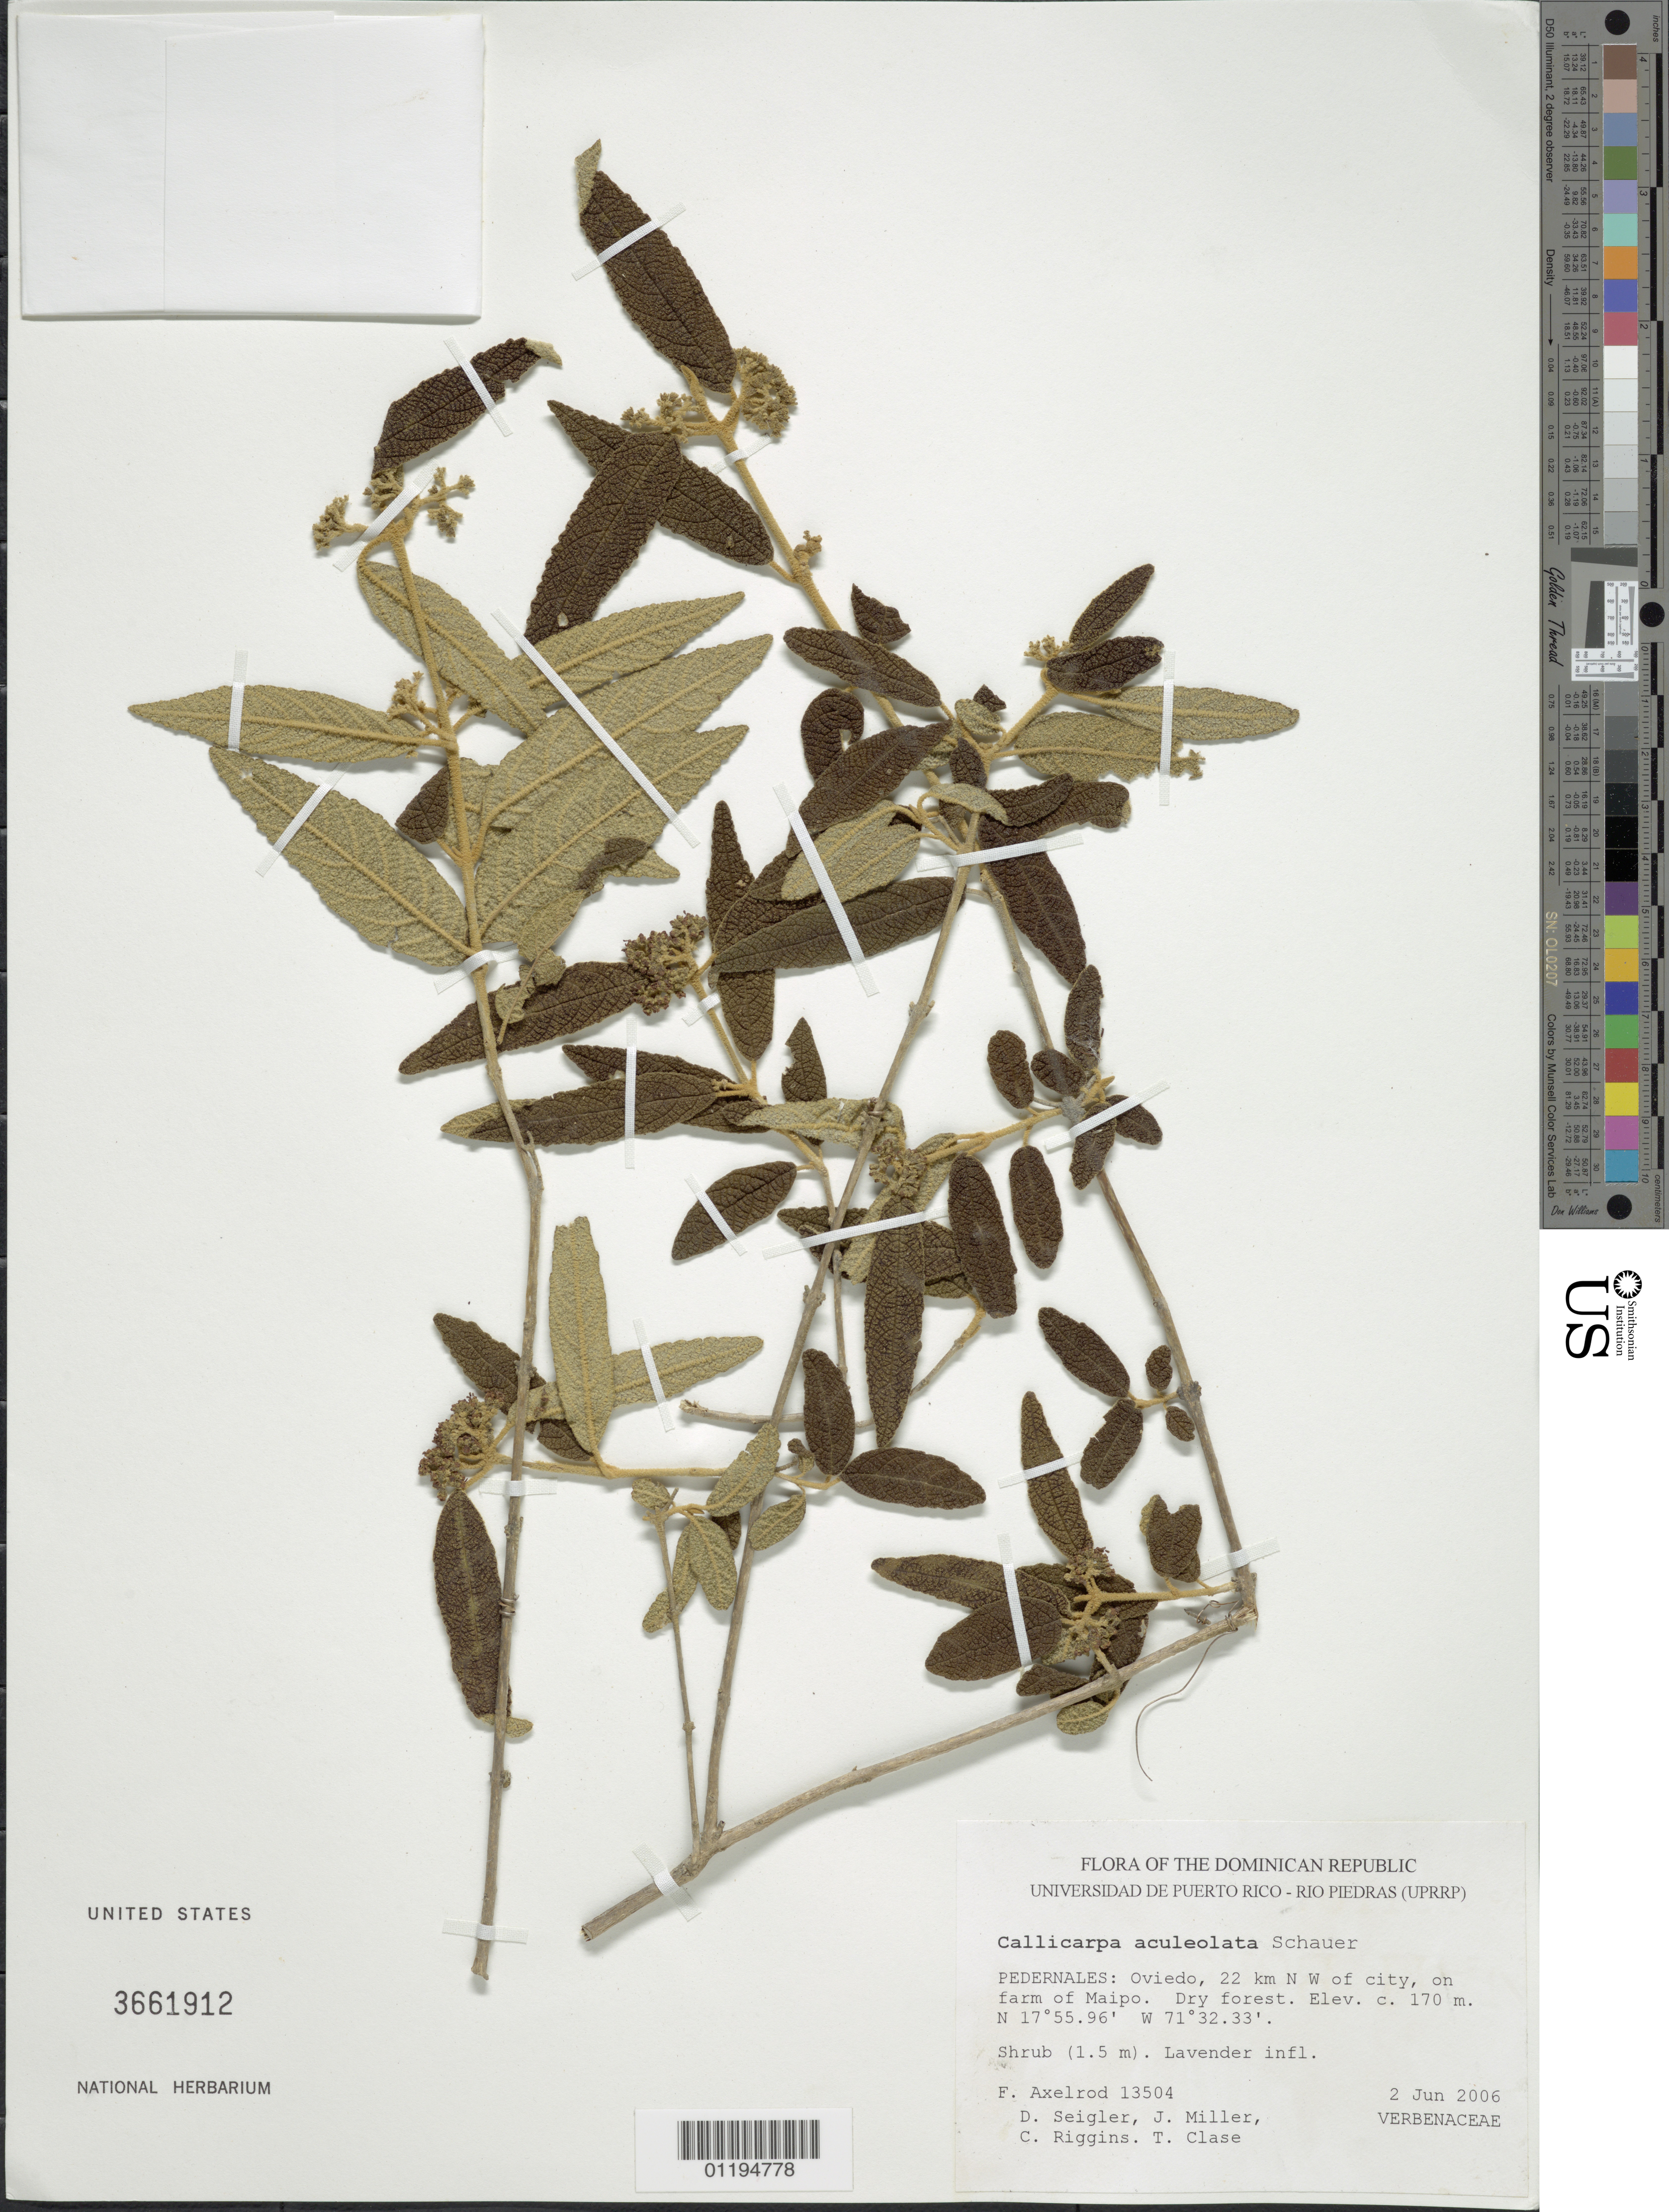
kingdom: Plantae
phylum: Tracheophyta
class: Magnoliopsida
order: Lamiales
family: Lamiaceae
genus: Callicarpa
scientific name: Callicarpa aculeolata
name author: Schauer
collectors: F. S. Axelrod, D. Seigler, J. Miller, C. Riggins & T. Clase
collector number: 13504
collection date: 2006-06-02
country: Dominican Republic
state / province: Pedernales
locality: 22km NW of the city, on a farm of Maipo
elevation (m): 170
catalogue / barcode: US 3661912